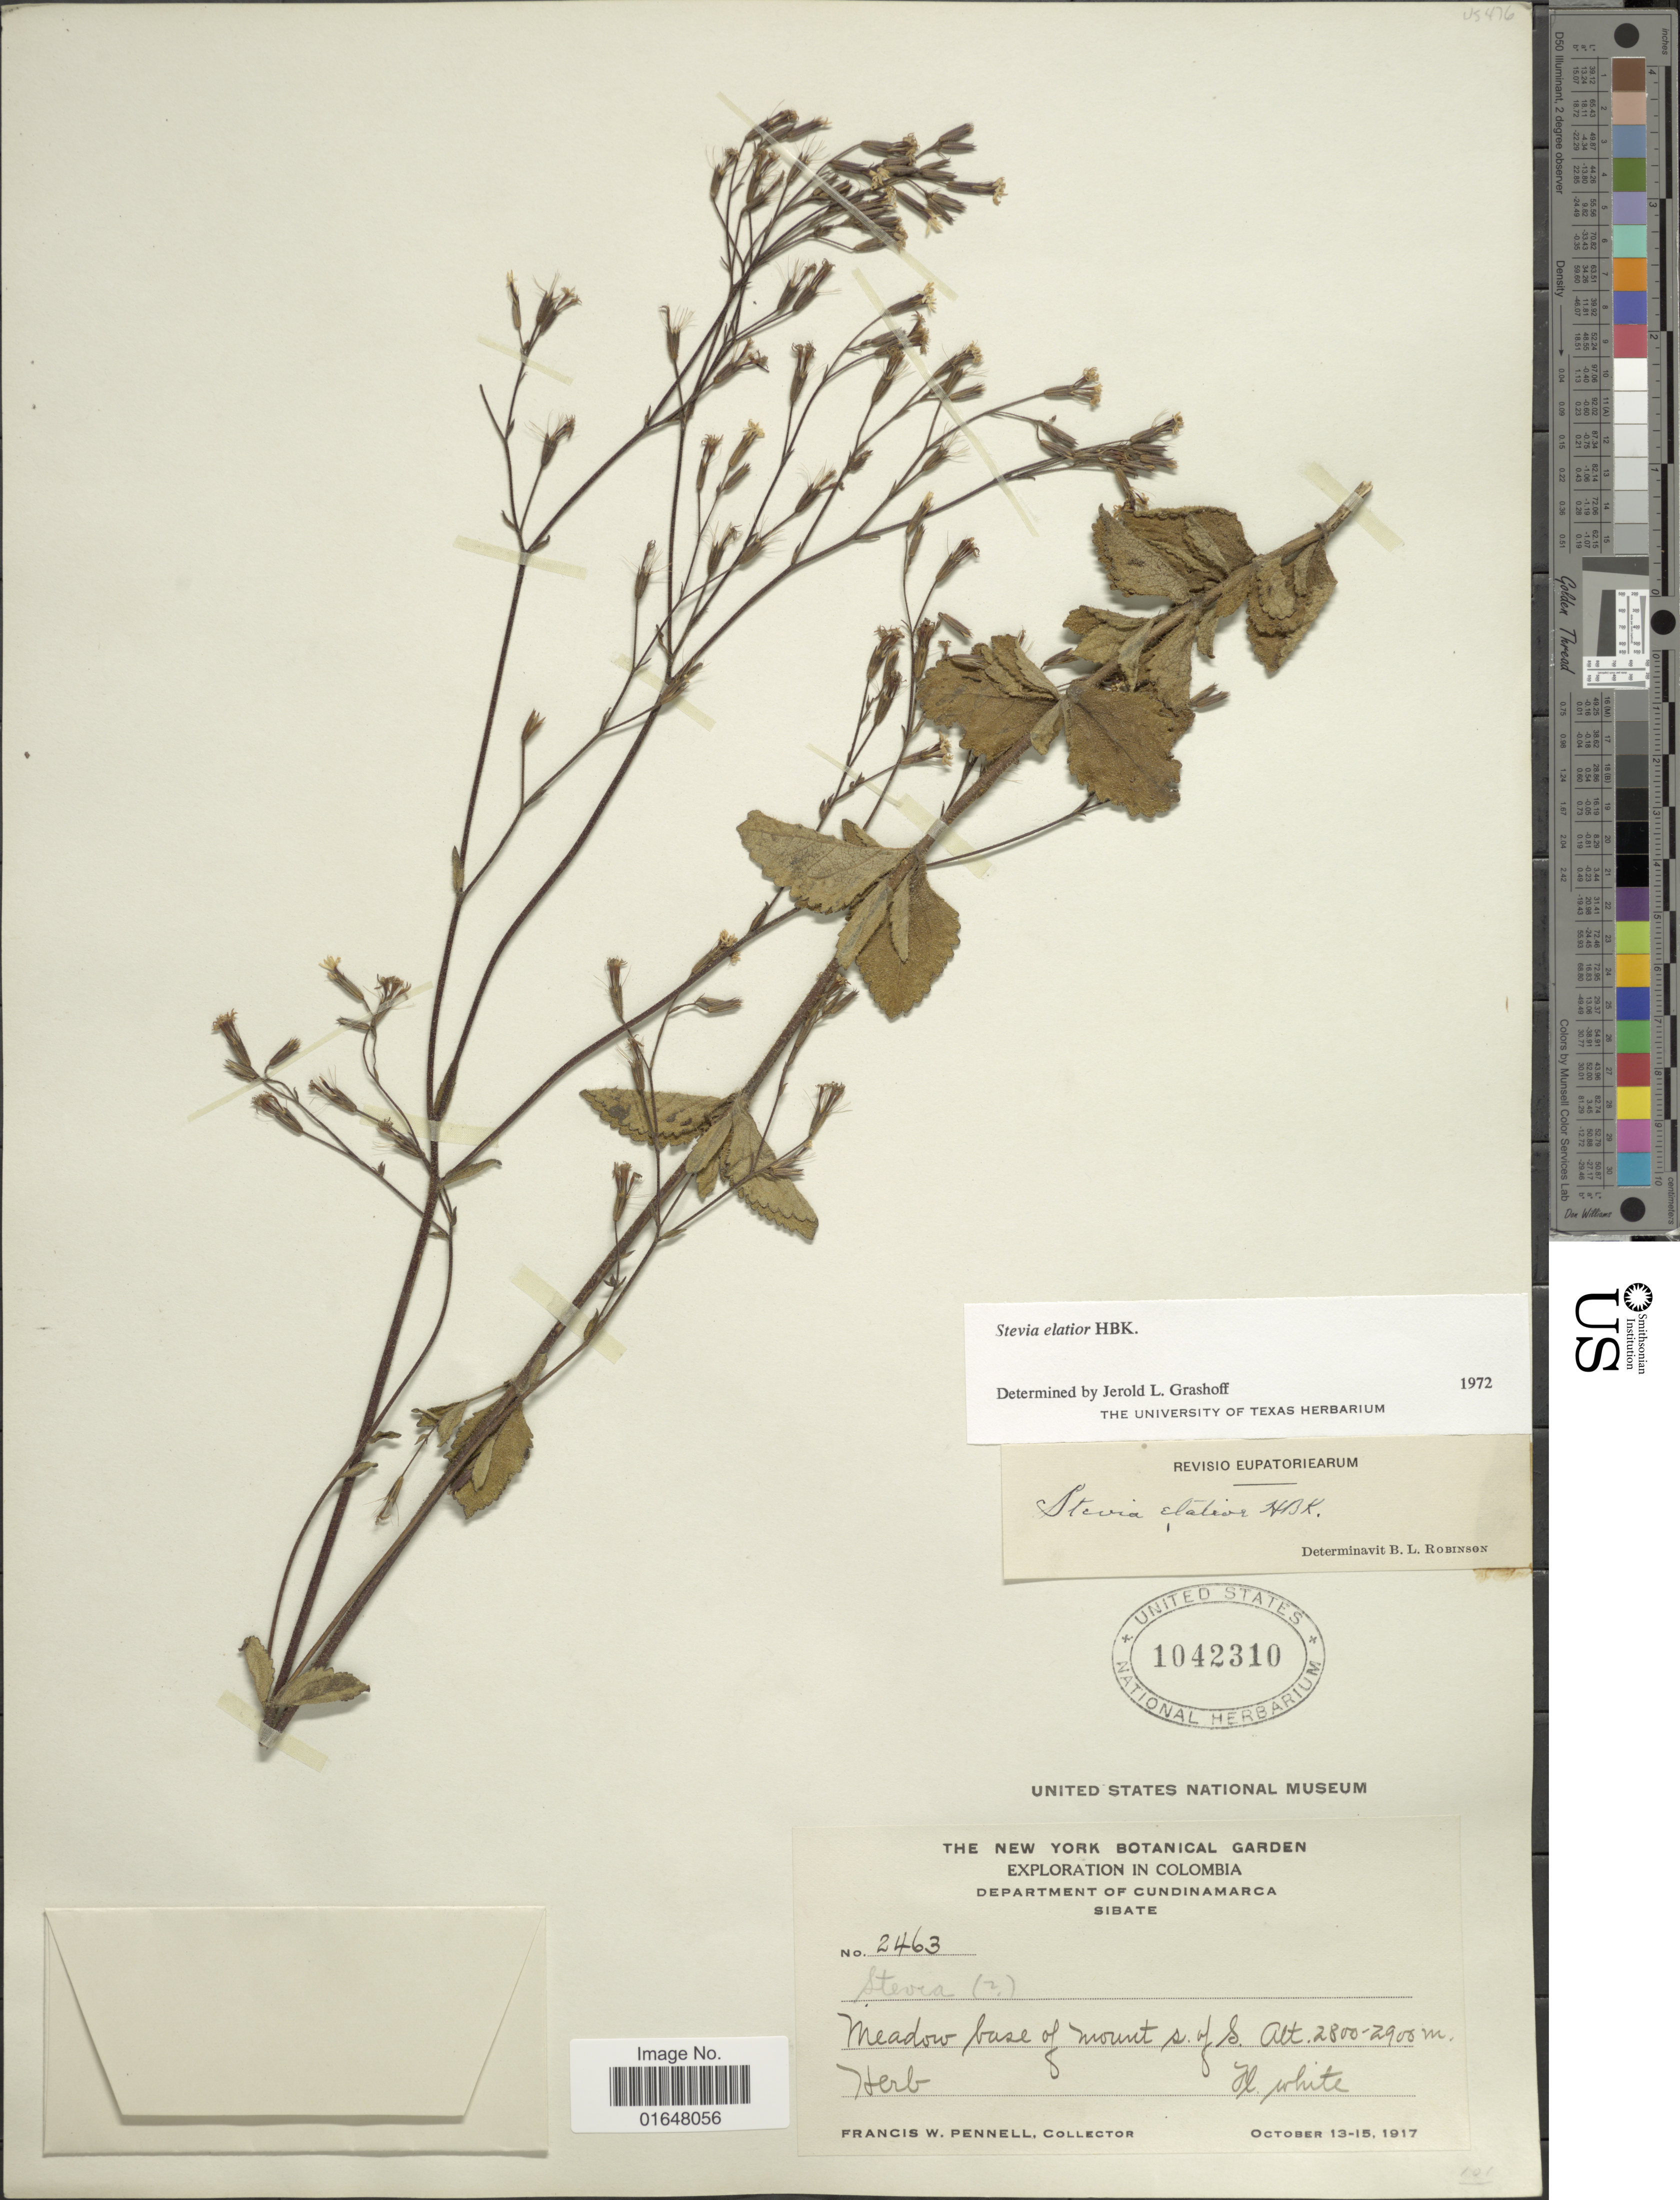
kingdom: Plantae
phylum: Tracheophyta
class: Magnoliopsida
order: Asterales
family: Asteraceae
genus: Stevia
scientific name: Stevia elatior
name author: Kunth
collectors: F. W. Pennell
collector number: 2463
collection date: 1917-10-13/1917-10-15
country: Colombia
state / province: Cundinamarca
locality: Sibate, meadow base of mount s. of S.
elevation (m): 2800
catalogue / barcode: US 1042310